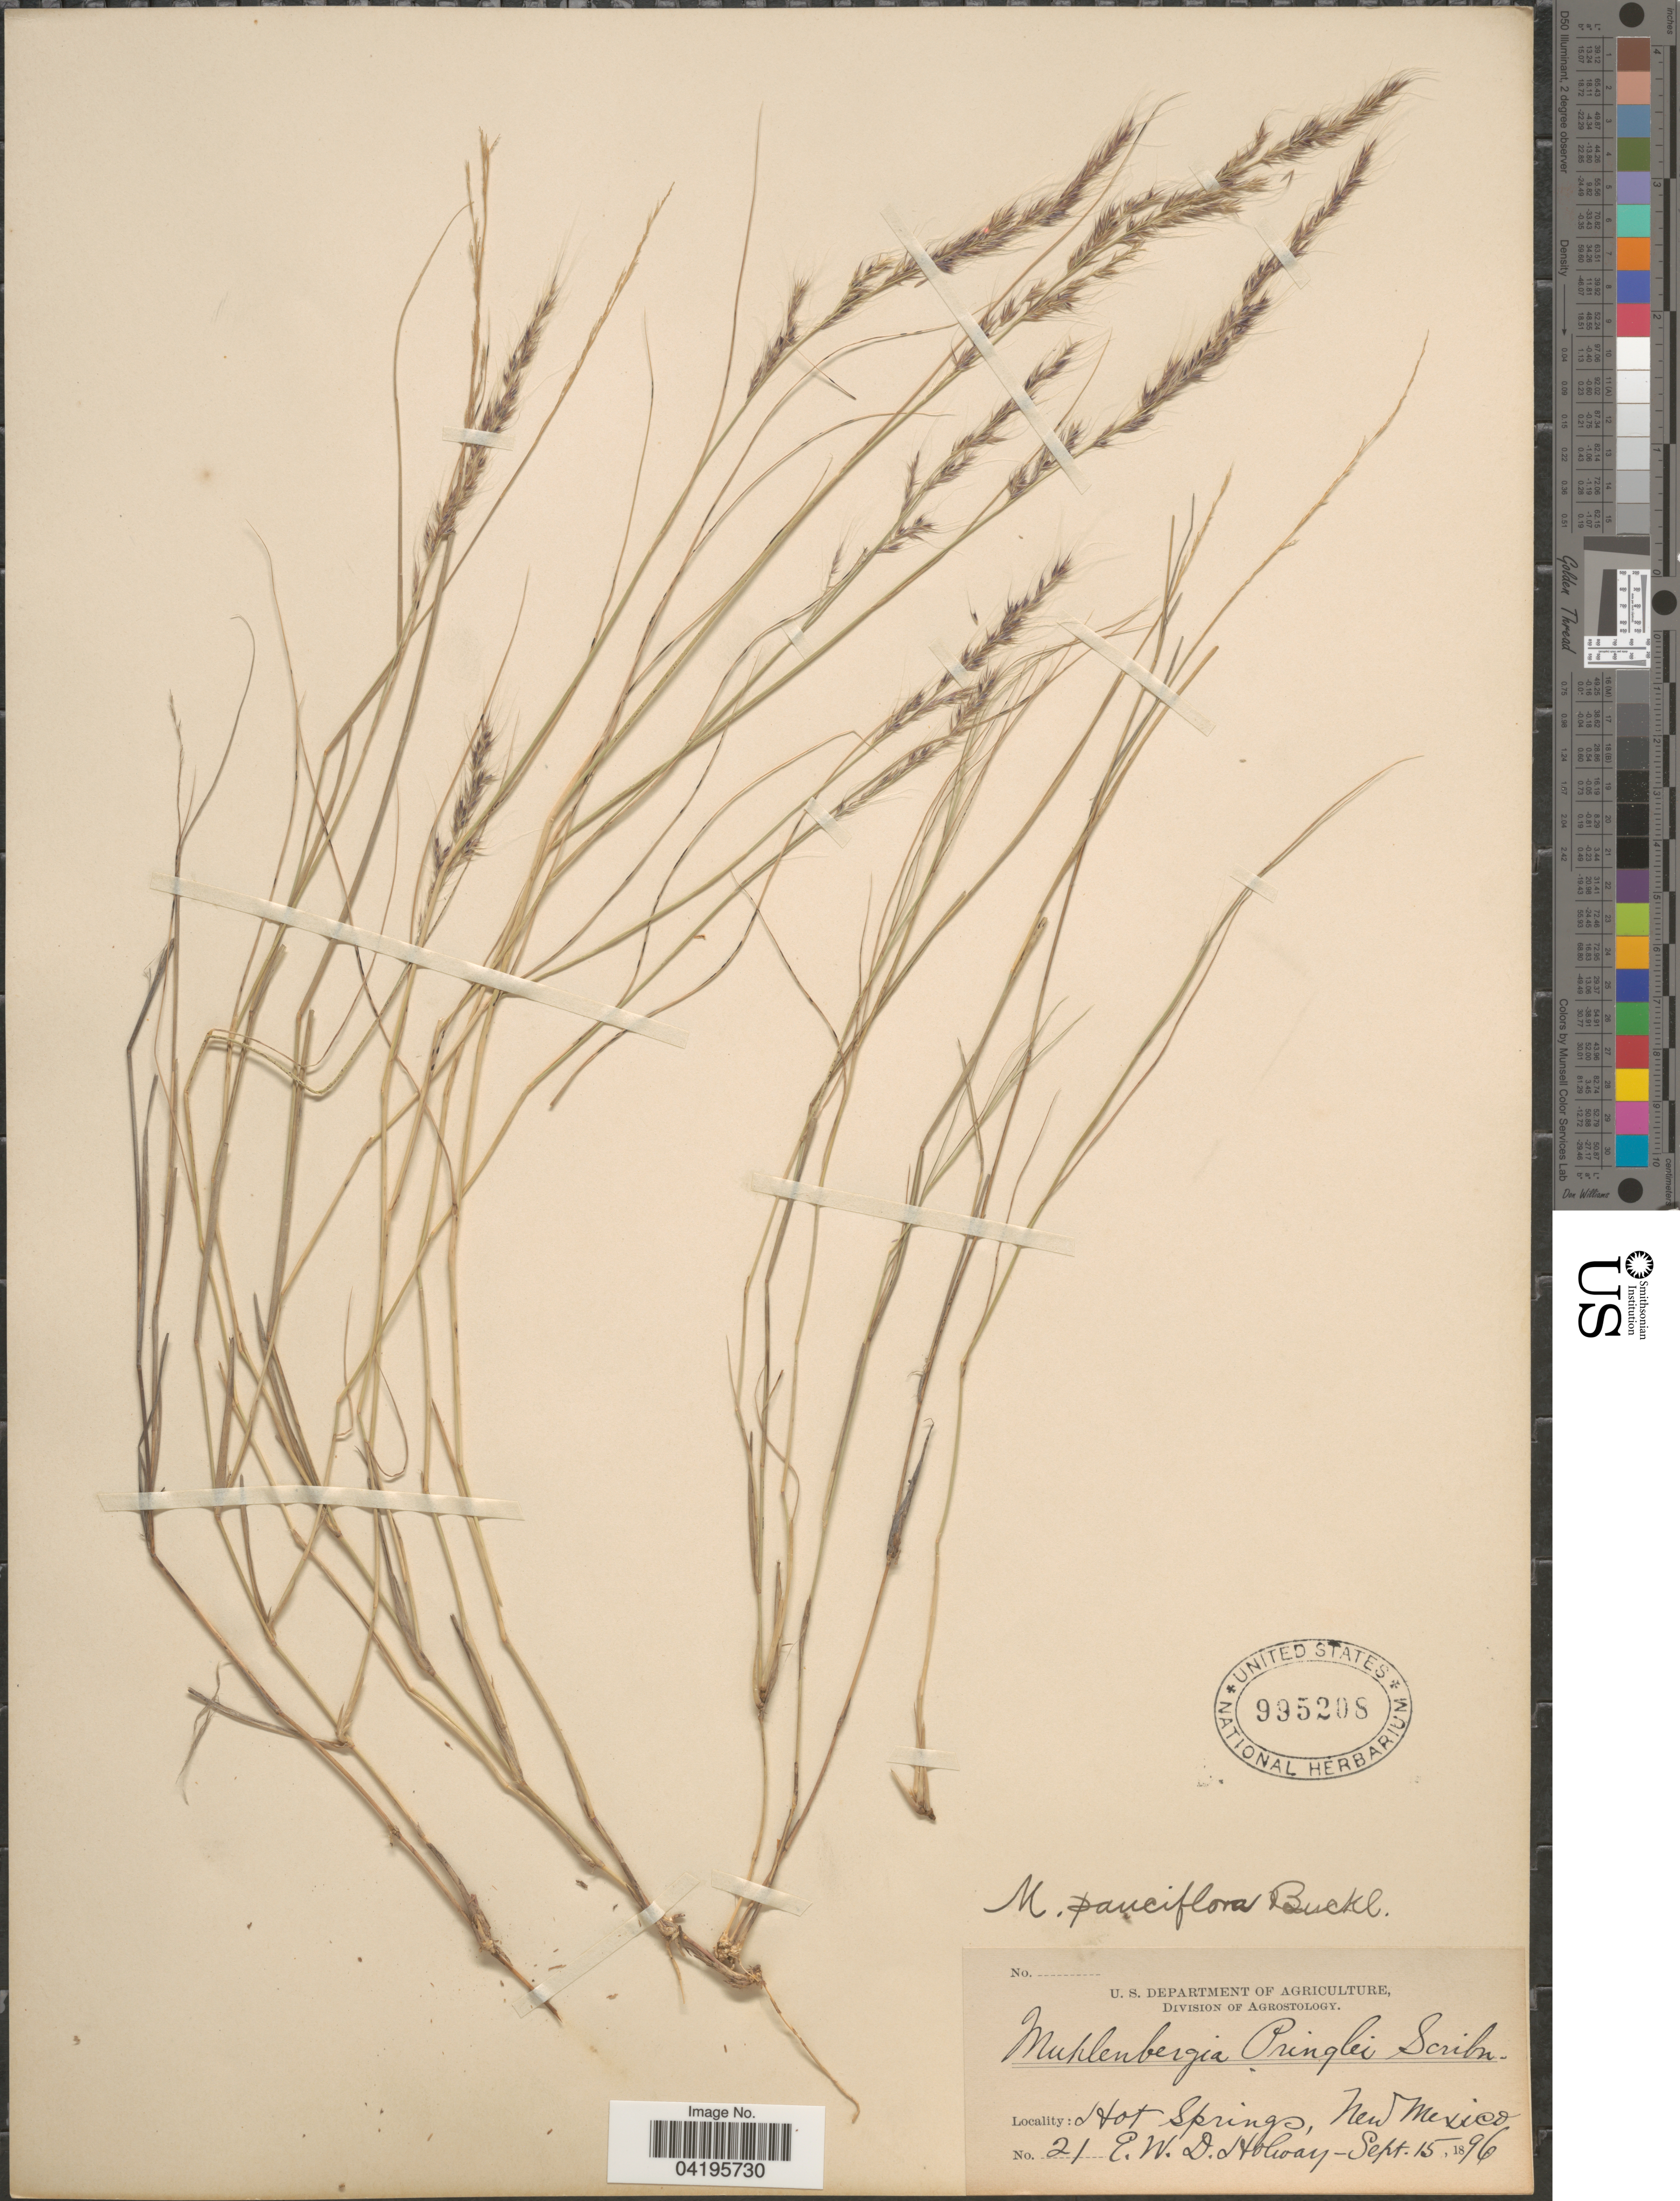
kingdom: Plantae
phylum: Tracheophyta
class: Liliopsida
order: Poales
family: Poaceae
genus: Muhlenbergia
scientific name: Muhlenbergia pauciflora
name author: Buckley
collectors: E. W. D. Holway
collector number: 21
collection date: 1896-09-15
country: United States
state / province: New Mexico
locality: Hot Springs.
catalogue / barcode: US 995208